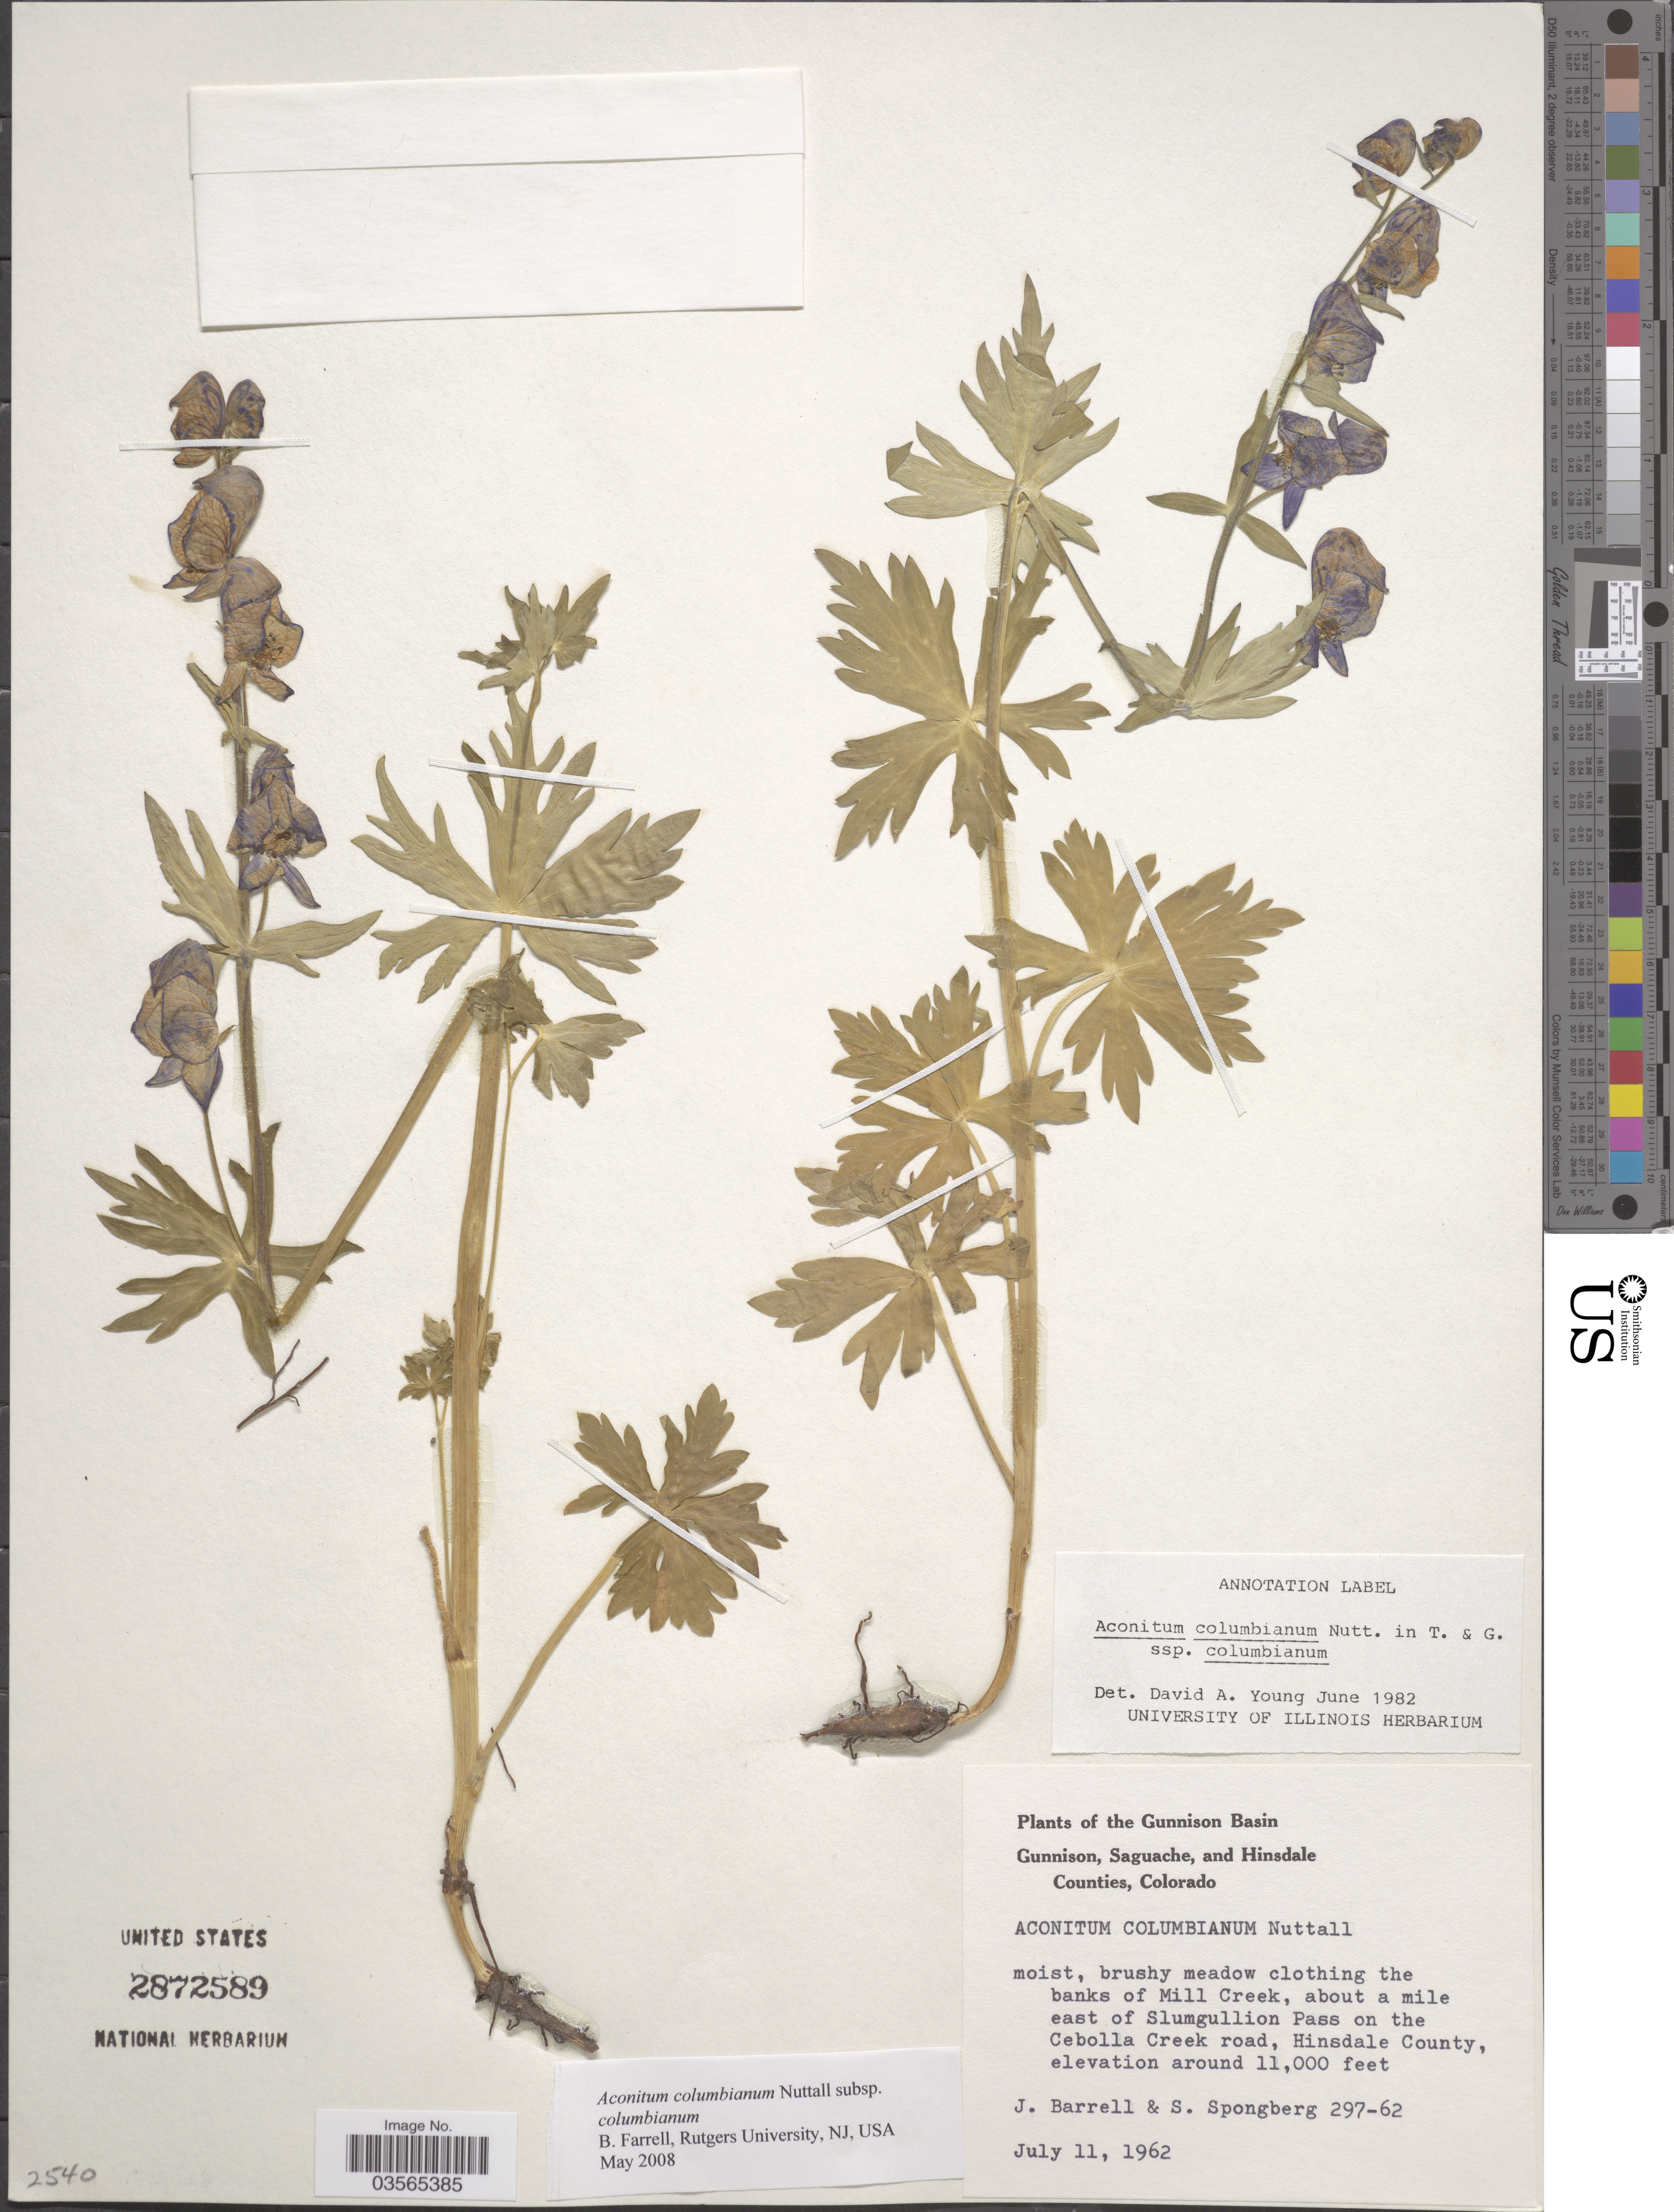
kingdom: Plantae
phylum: Tracheophyta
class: Magnoliopsida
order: Ranunculales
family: Ranunculaceae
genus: Aconitum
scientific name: Aconitum columbianum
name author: Nutt.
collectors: J. Barrell & S. A.Spongberg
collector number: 297-62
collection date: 1962-07-11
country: United States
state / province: Colorado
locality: The Gunnison Basin. Banks of Mill Creek, about a mile east of Slumgullion Pass on the Cebolla Creek road, Hinsdale County.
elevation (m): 3353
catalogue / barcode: US 2872589